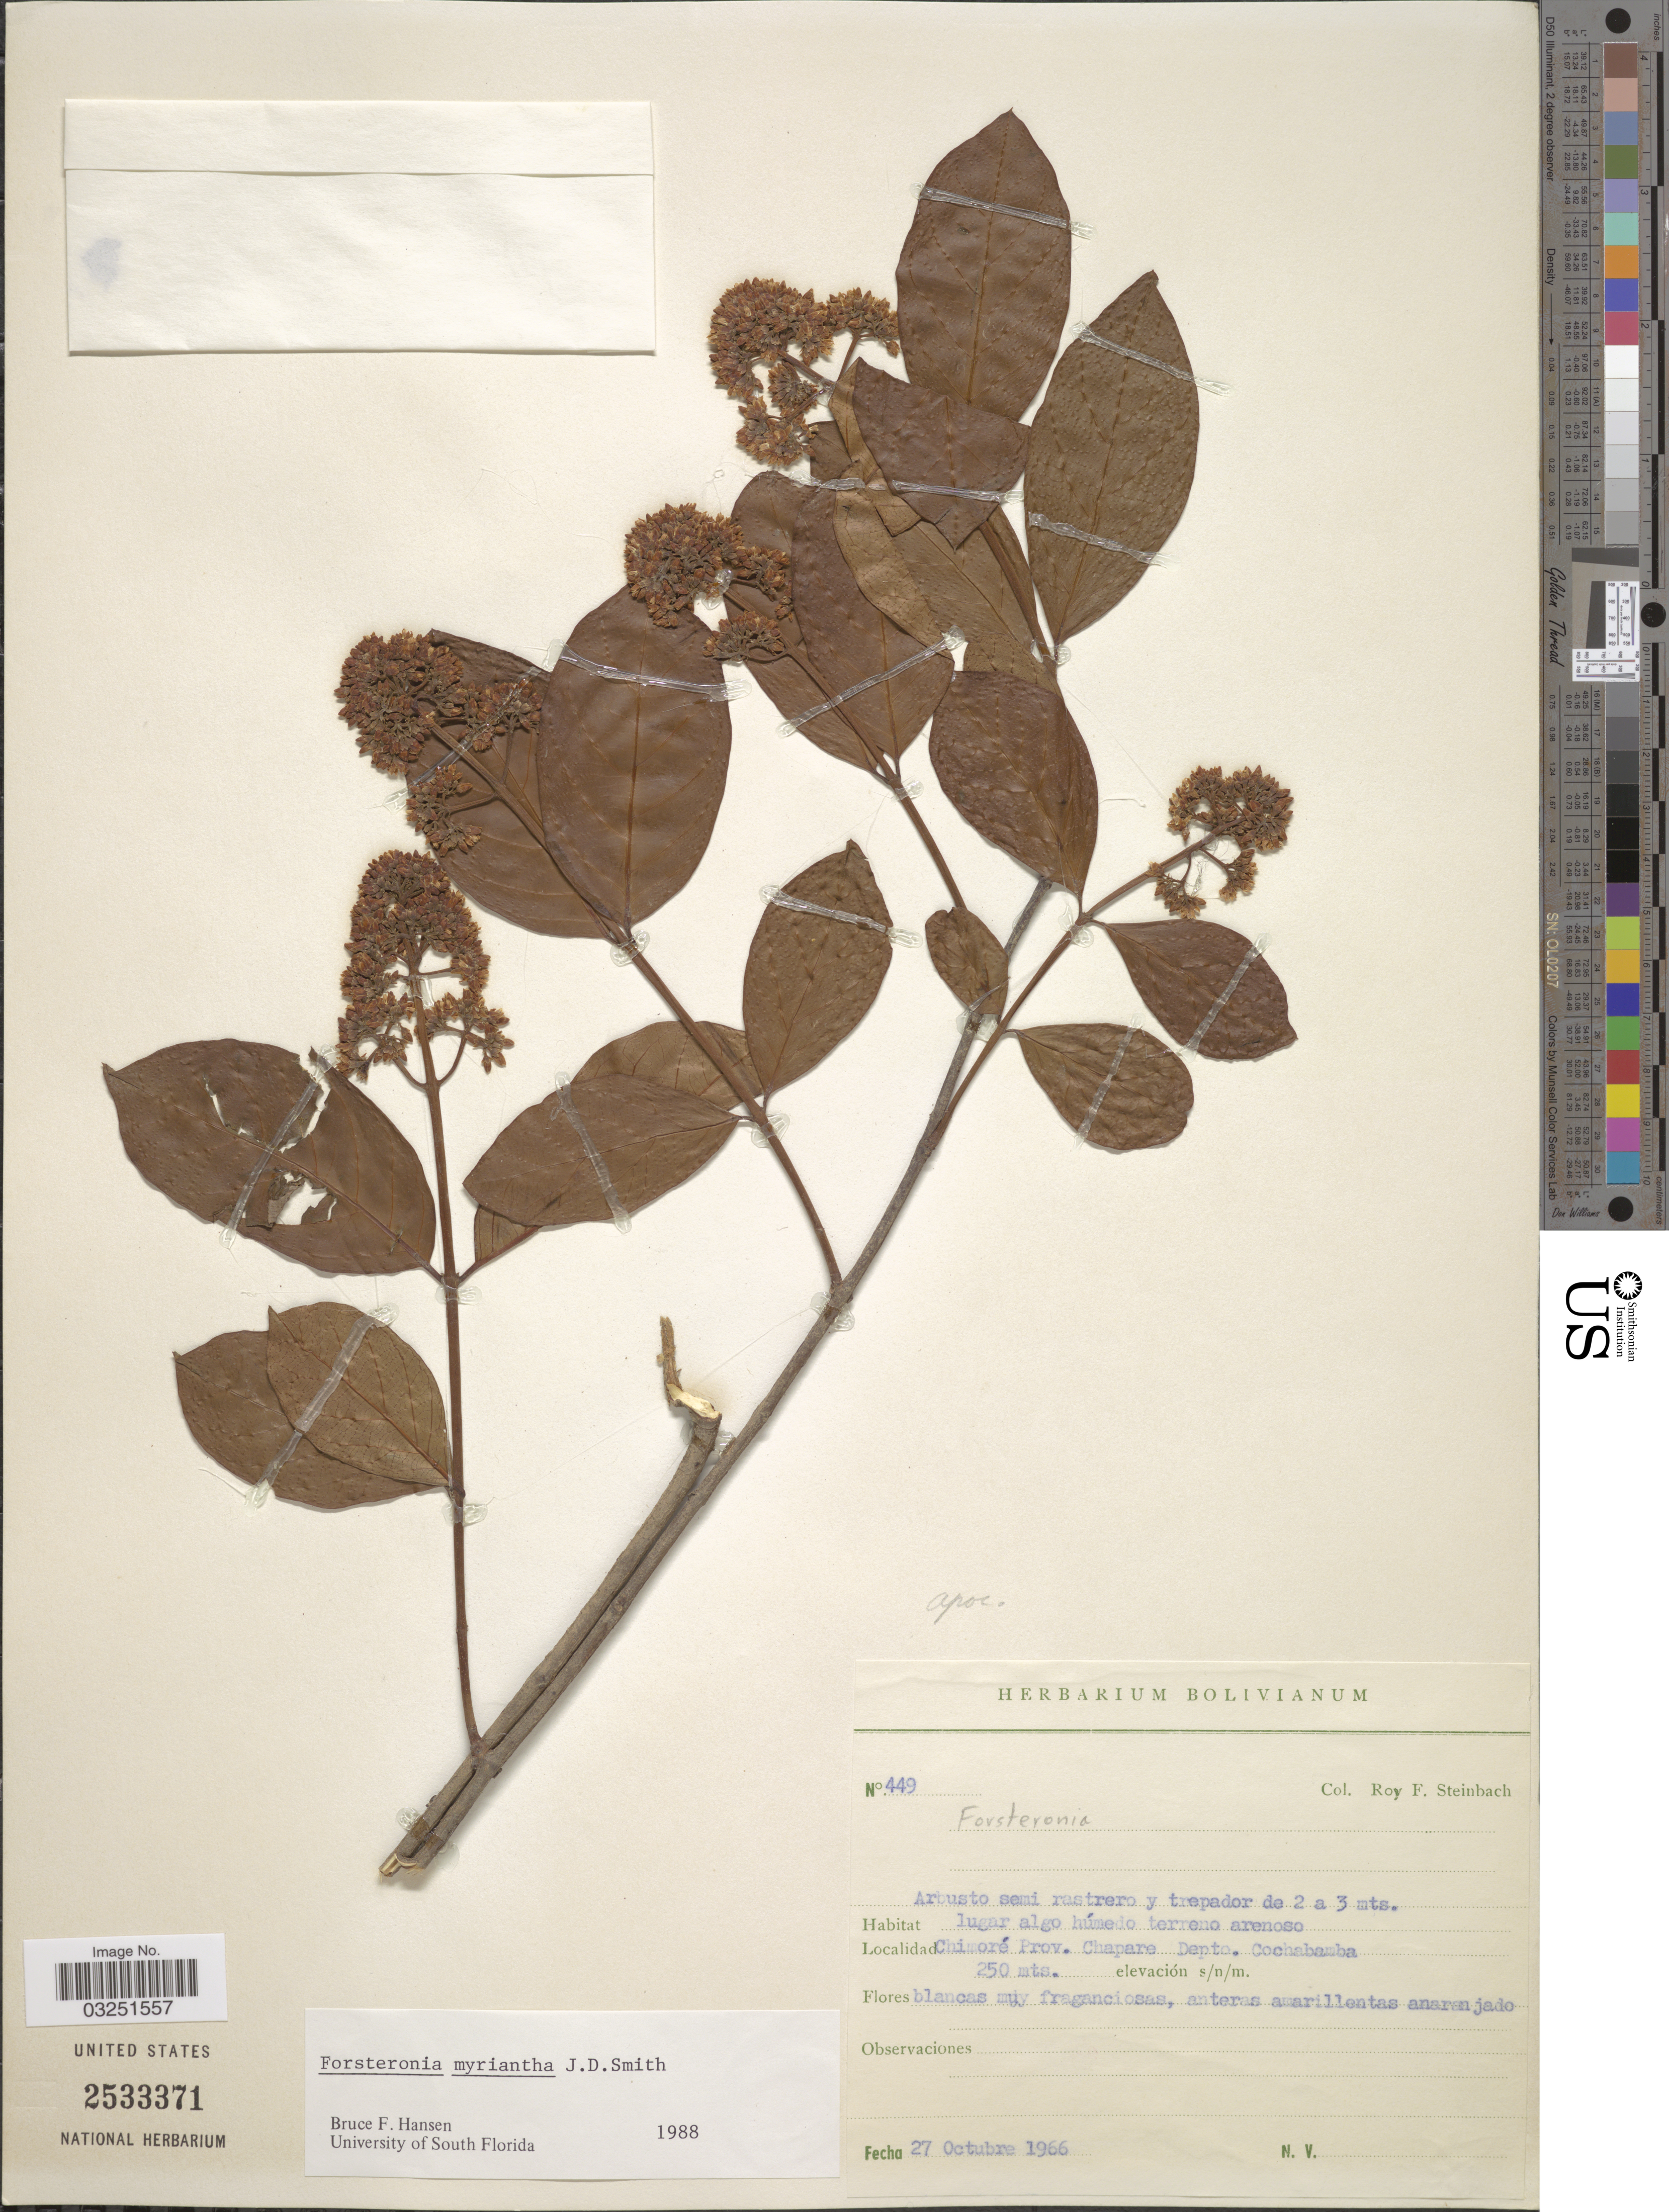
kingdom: Plantae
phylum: Tracheophyta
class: Magnoliopsida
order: Gentianales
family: Apocynaceae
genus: Forsteronia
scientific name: Forsteronia myriantha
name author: Donn. Sm.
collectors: R. F. Steinbach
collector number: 449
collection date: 1966-10-27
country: Bolivia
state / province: Cochabamba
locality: Chimoré Prov. Chapare Depto. Cochabamba.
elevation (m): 250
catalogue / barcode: US 2533371